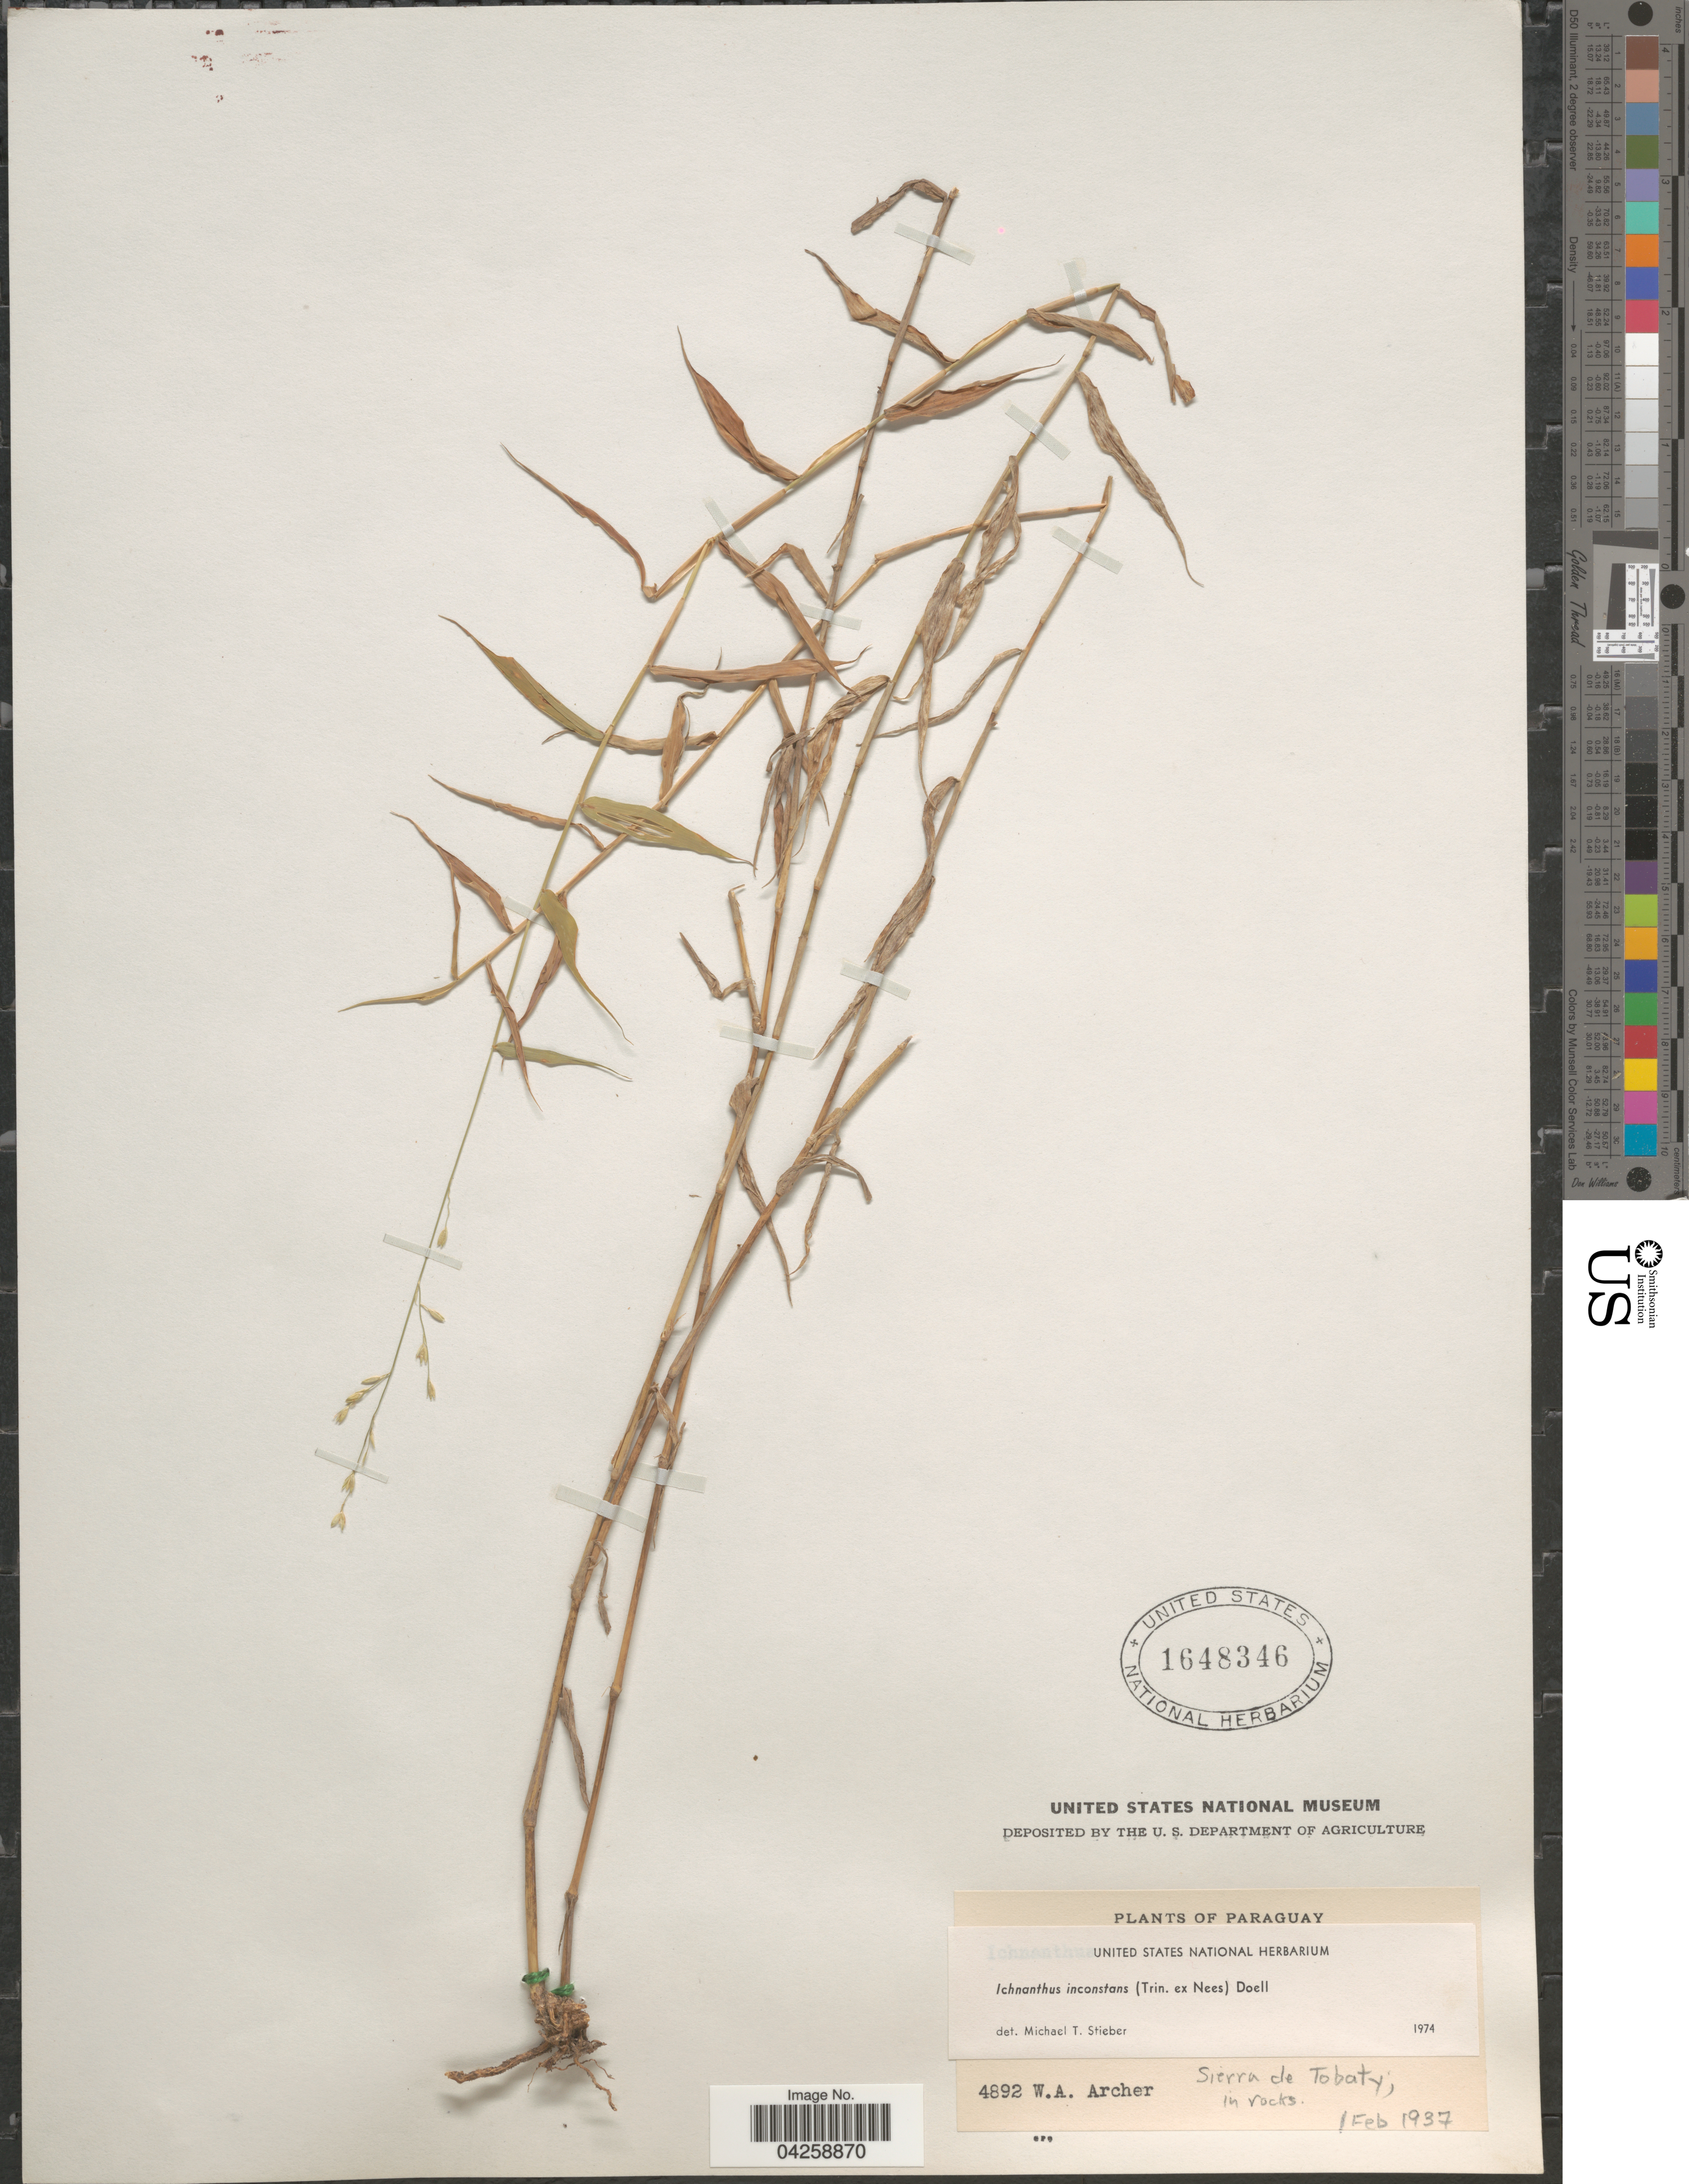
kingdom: Plantae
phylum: Tracheophyta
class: Liliopsida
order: Poales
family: Poaceae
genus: Ichnanthus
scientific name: Ichnanthus inconstans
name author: (Trin. ex Nees) Döll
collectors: W. Archer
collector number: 4892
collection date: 1937-02-01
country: Paraguay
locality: Sierra de Tobaty.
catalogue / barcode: US 1648346